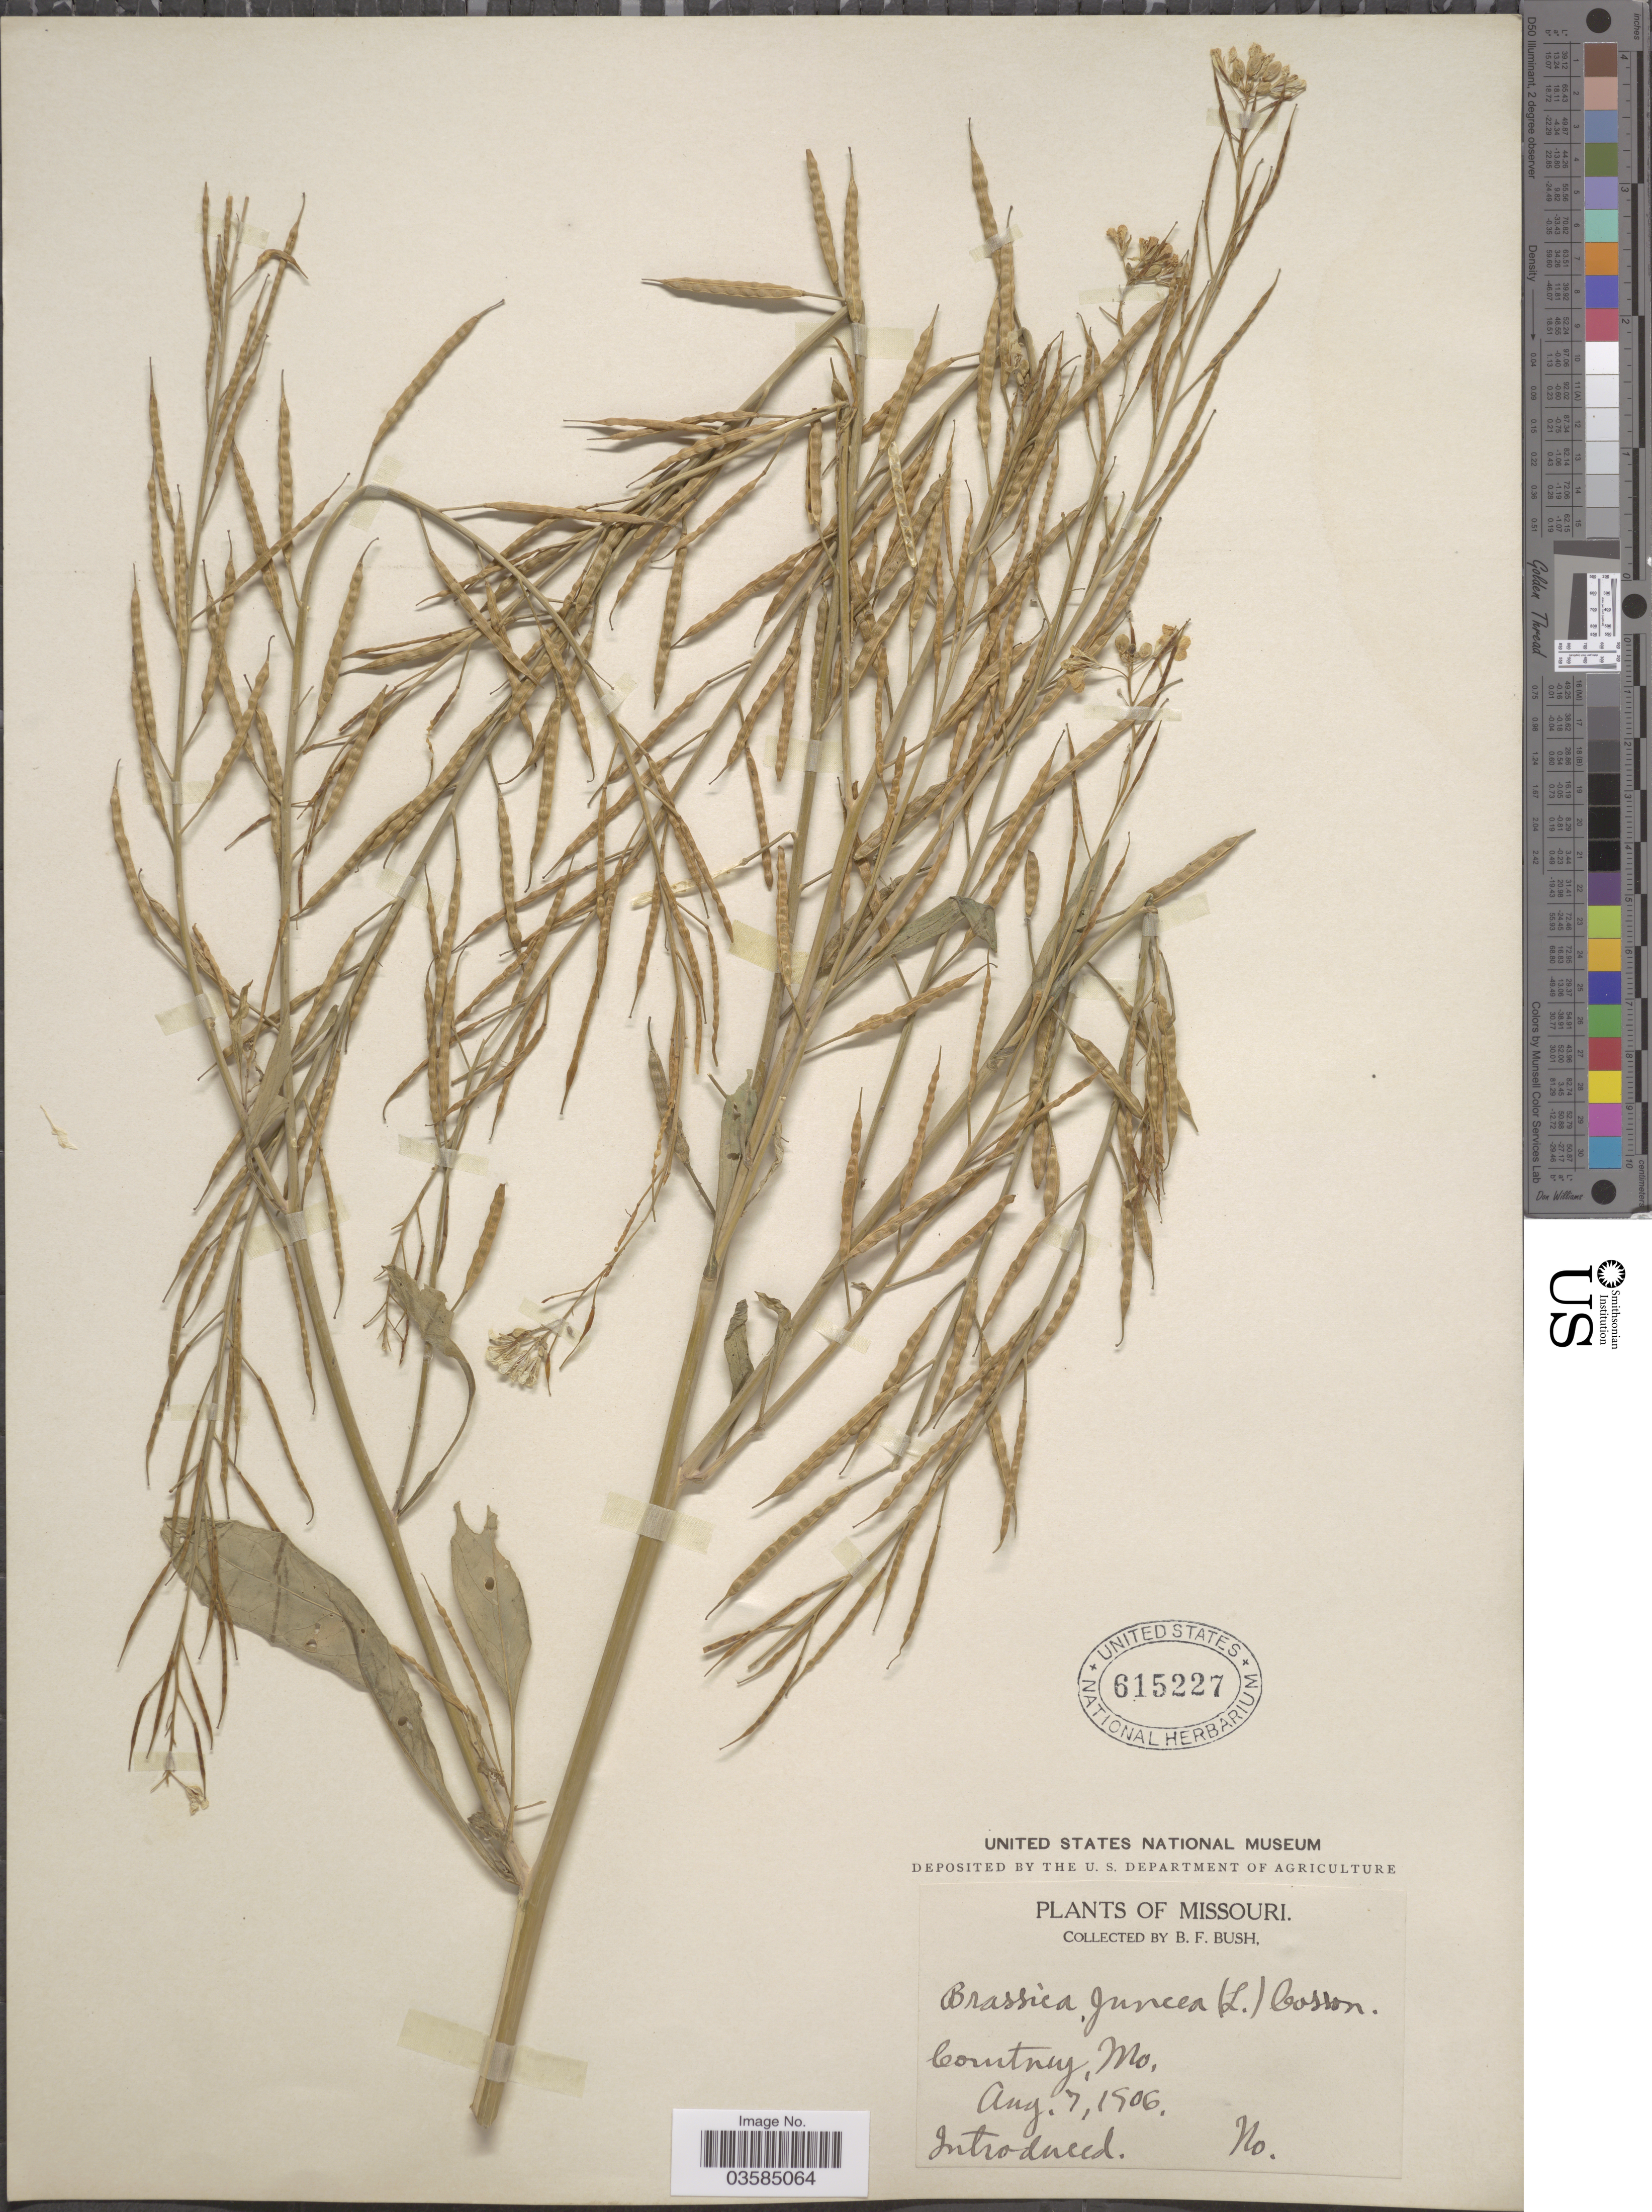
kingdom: Plantae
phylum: Tracheophyta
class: Magnoliopsida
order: Brassicales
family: Brassicaceae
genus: Brassica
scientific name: Brassica juncea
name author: (L.) Czern.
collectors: B. F. Bush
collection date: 1906-08-07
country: United States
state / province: Missouri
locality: Courtney.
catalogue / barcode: US 615227